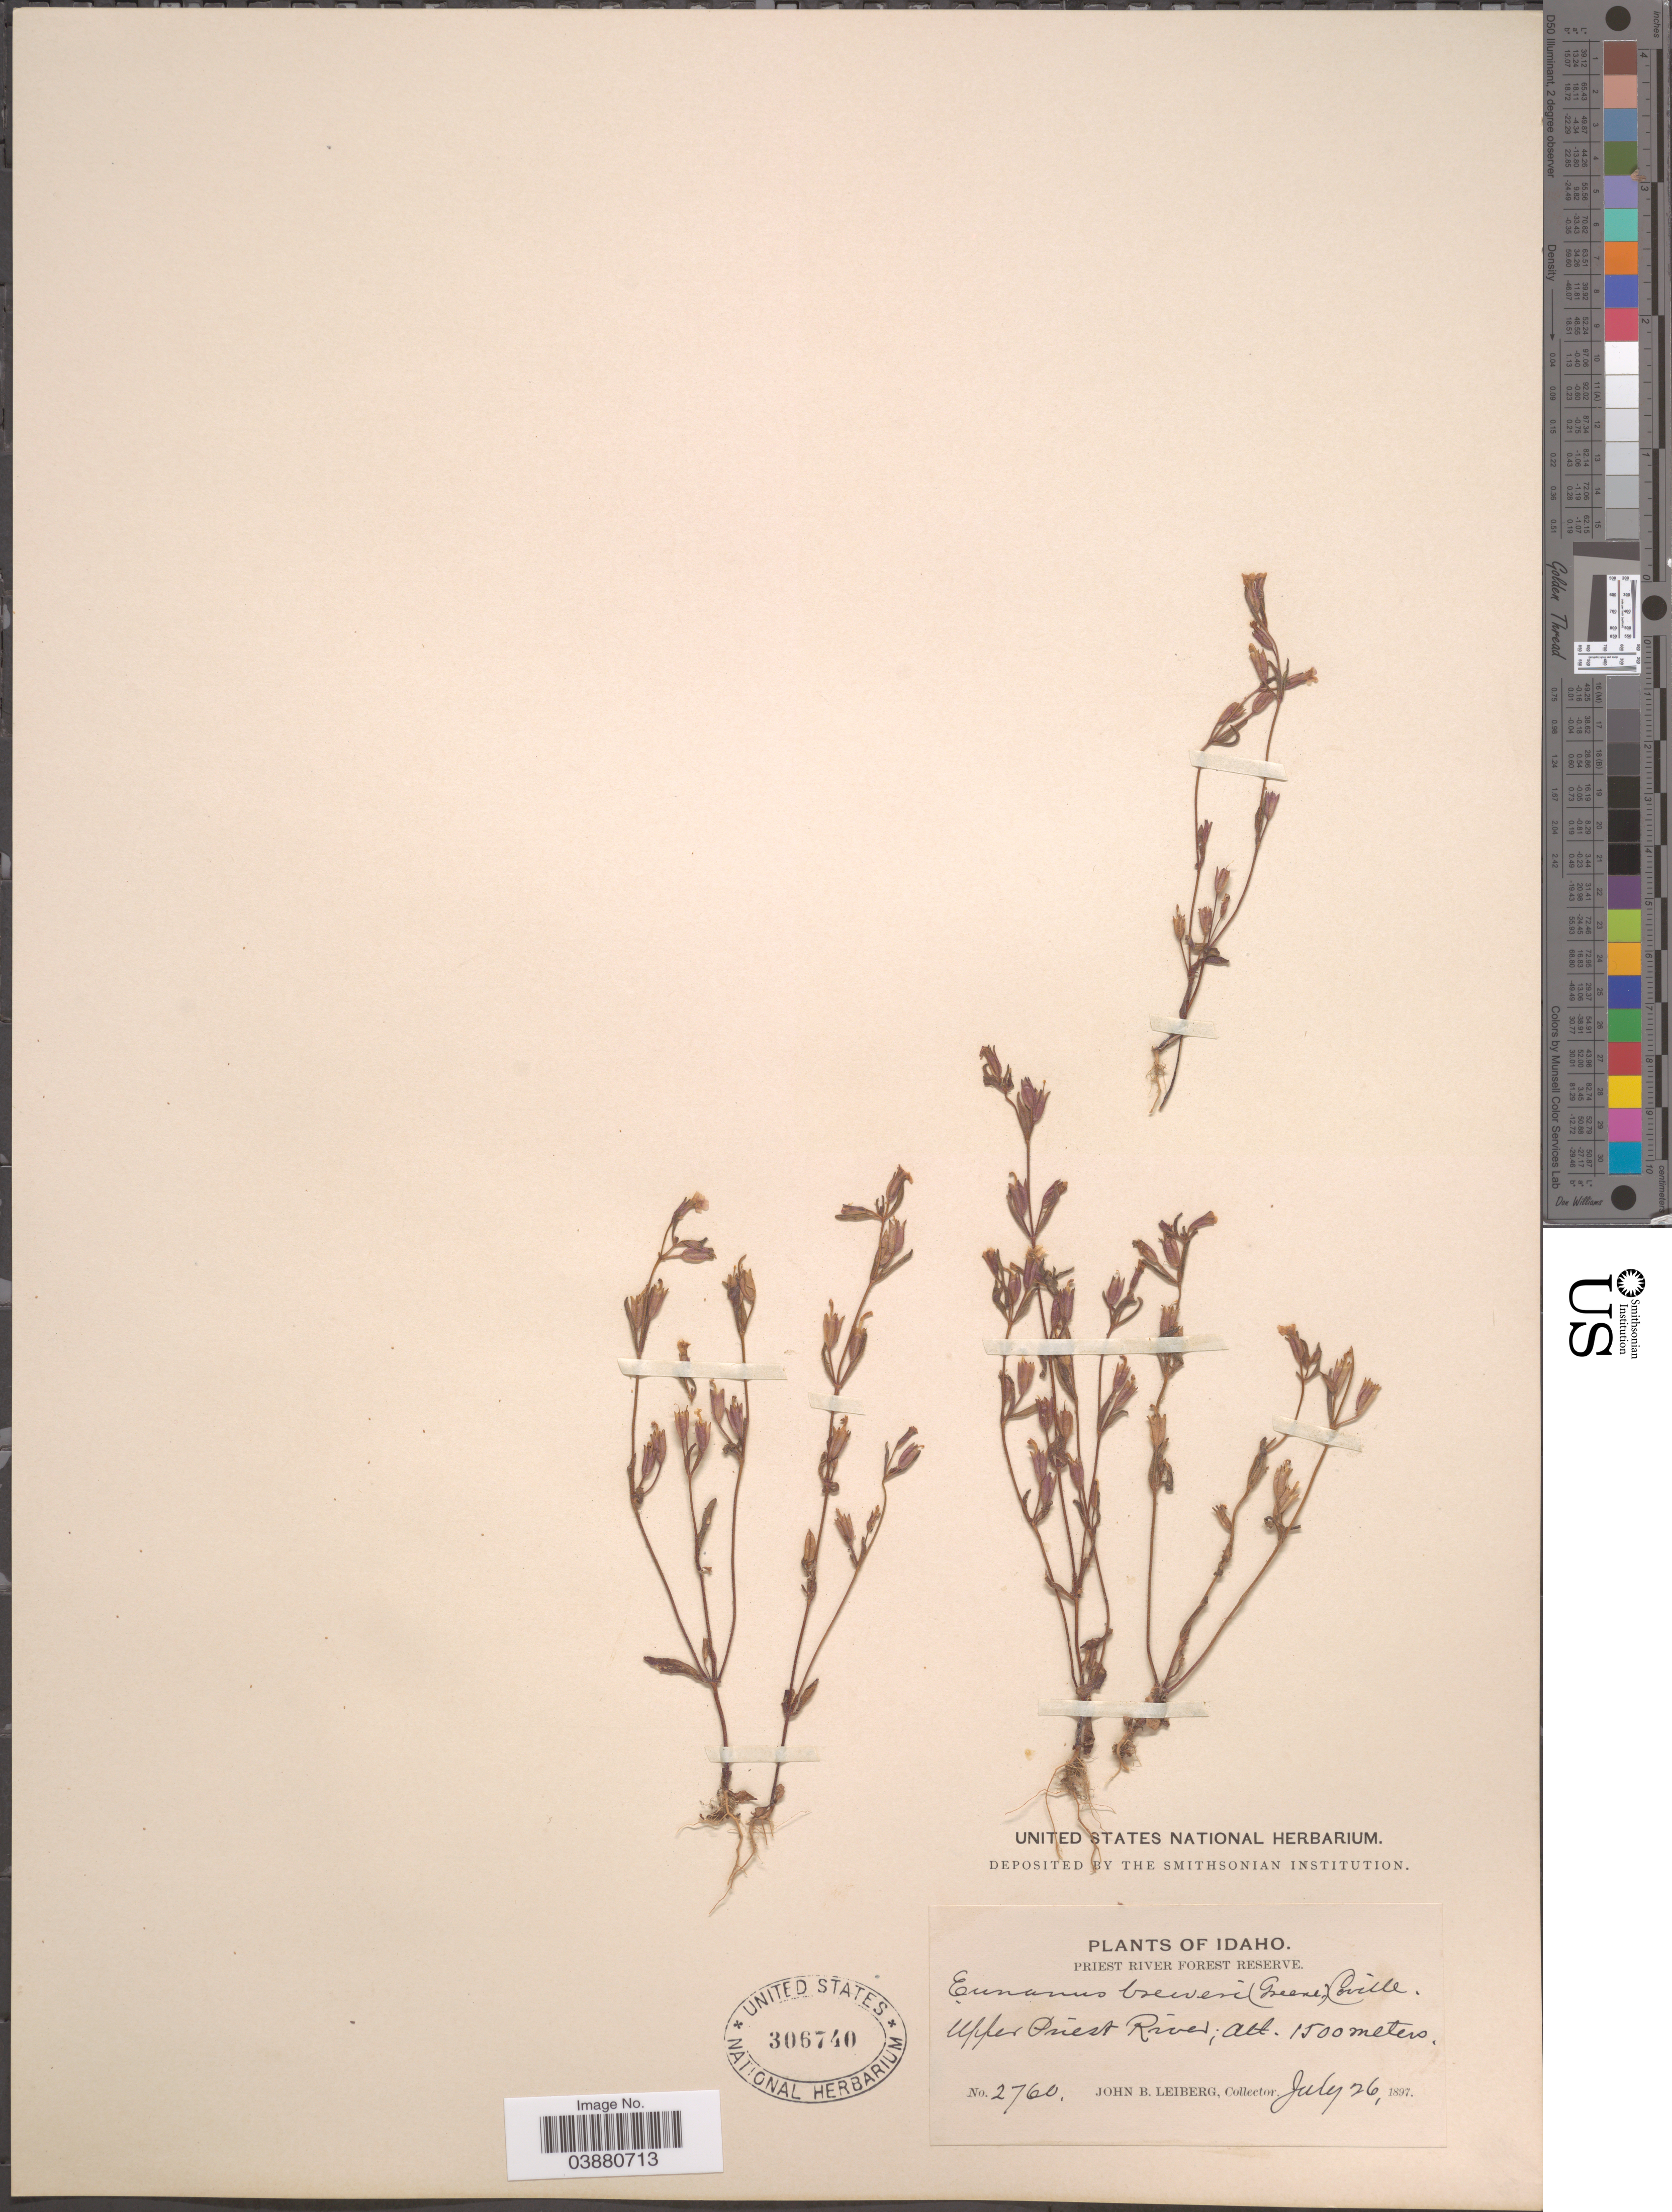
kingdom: Plantae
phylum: Tracheophyta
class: Magnoliopsida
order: Lamiales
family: Phrymaceae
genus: Mimulus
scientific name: Mimulus breweri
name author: (Greene) Coville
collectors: J. B. Leiberg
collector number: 2760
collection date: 1897-07-26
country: United States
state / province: Idaho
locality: Priest River Forest Reserve. Upper Priest River.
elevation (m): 1500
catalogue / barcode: US 306740